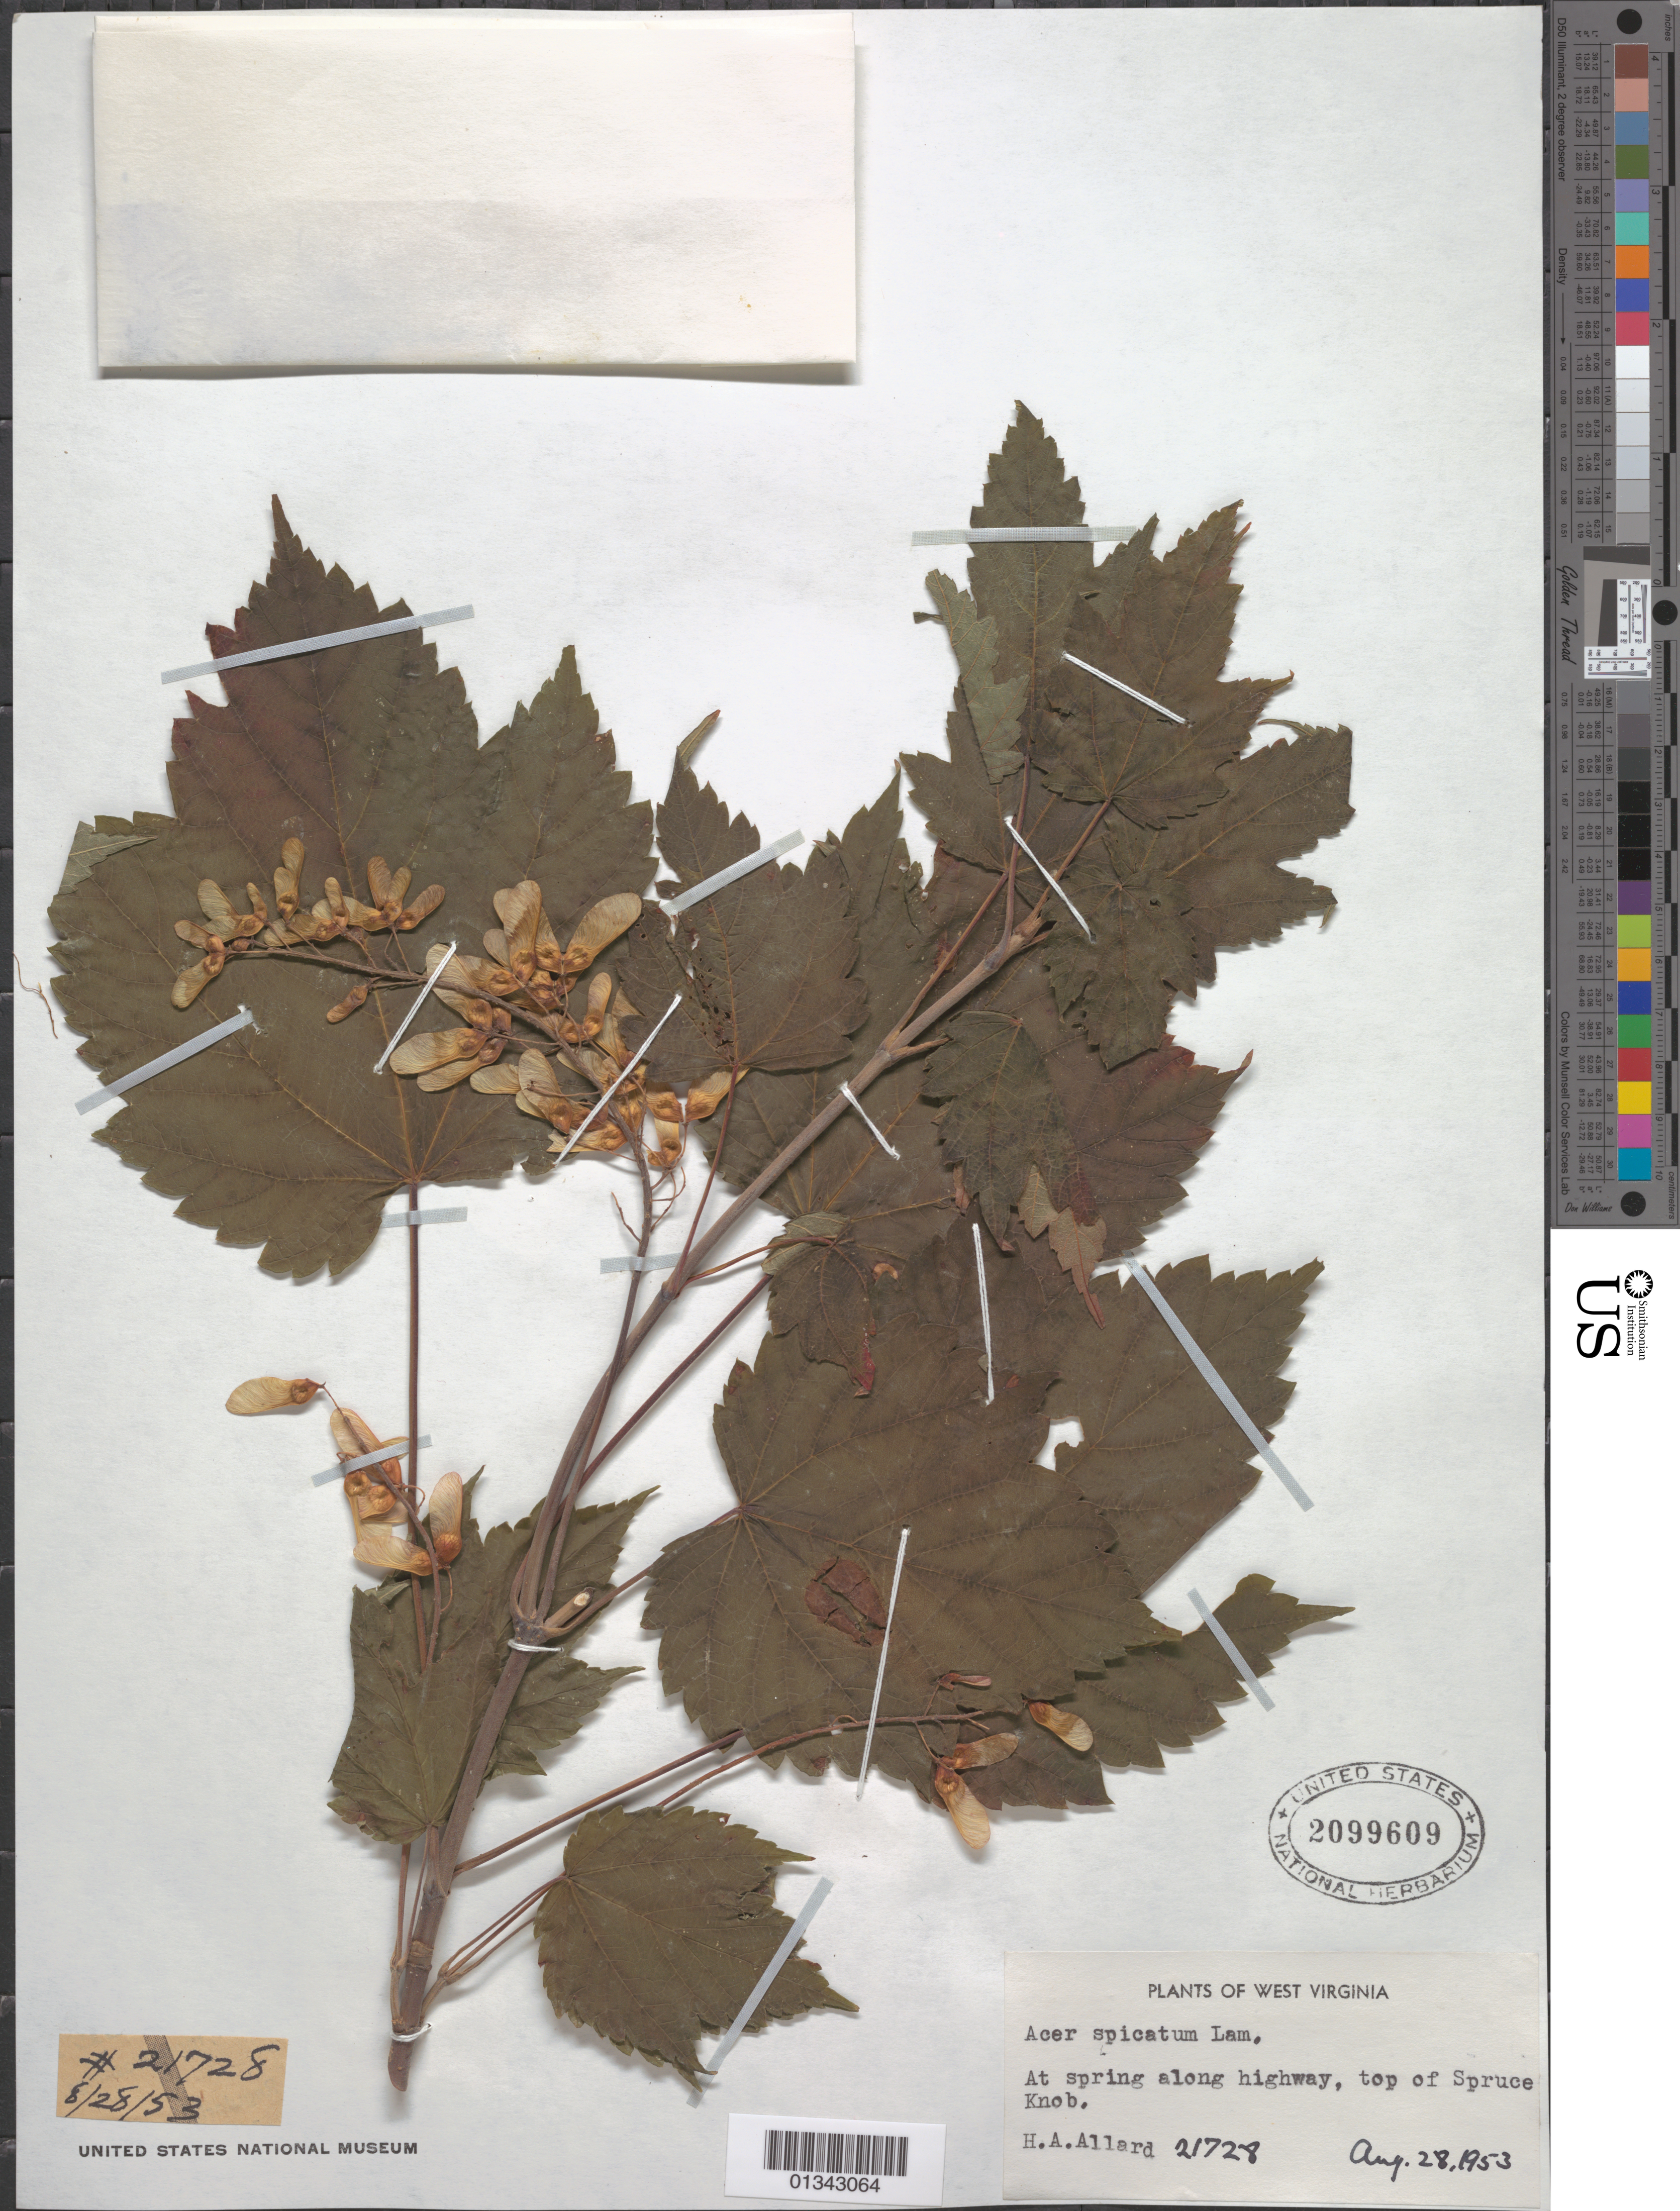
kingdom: Plantae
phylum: Tracheophyta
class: Magnoliopsida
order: Sapindales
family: Sapindaceae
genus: Acer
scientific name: Acer spicatum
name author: Lam.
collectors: H. A. Allard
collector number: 21728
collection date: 1953-08-28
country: United States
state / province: West Virginia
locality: Spruce Knob, top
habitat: At spring along highway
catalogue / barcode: US 2099609